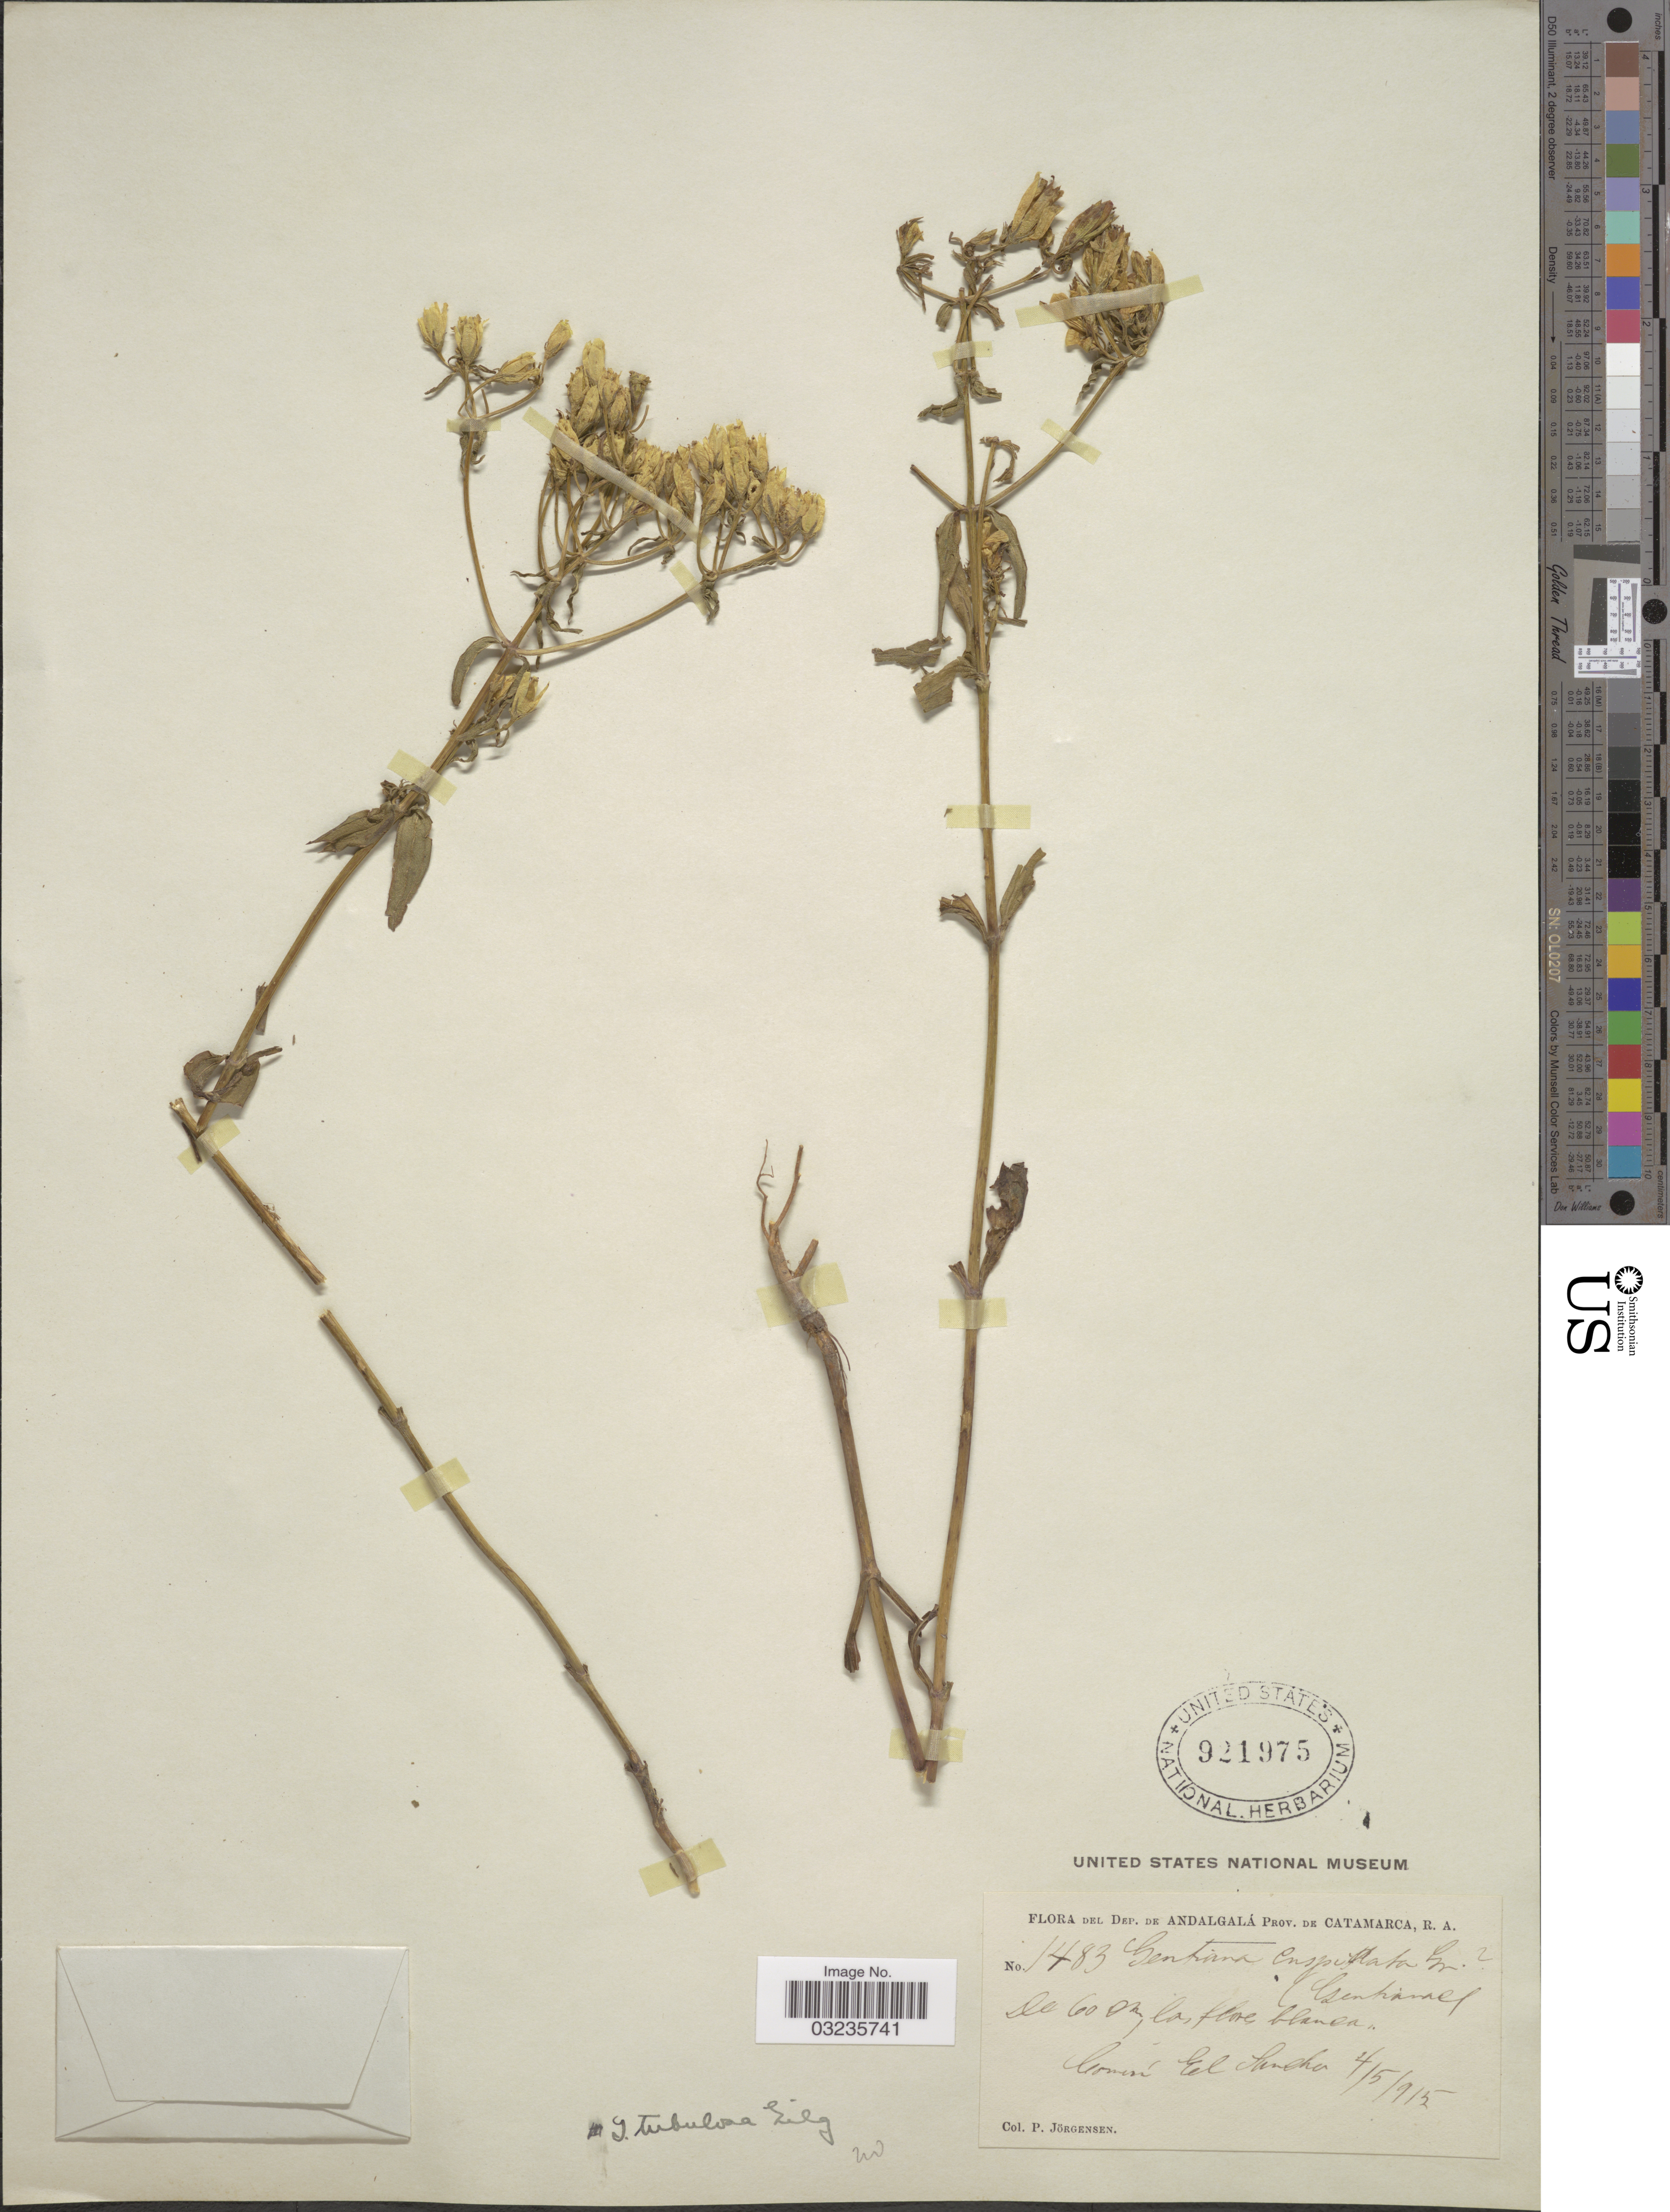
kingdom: Plantae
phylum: Tracheophyta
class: Magnoliopsida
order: Gentianales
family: Gentianaceae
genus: Gentiana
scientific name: Gentiana tubulosa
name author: Gilg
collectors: P. Jörgensen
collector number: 1483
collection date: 1915-05-04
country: Argentina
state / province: Catamarca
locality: Dep. de Andalgalá. Común El Suncho.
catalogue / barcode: US 921975